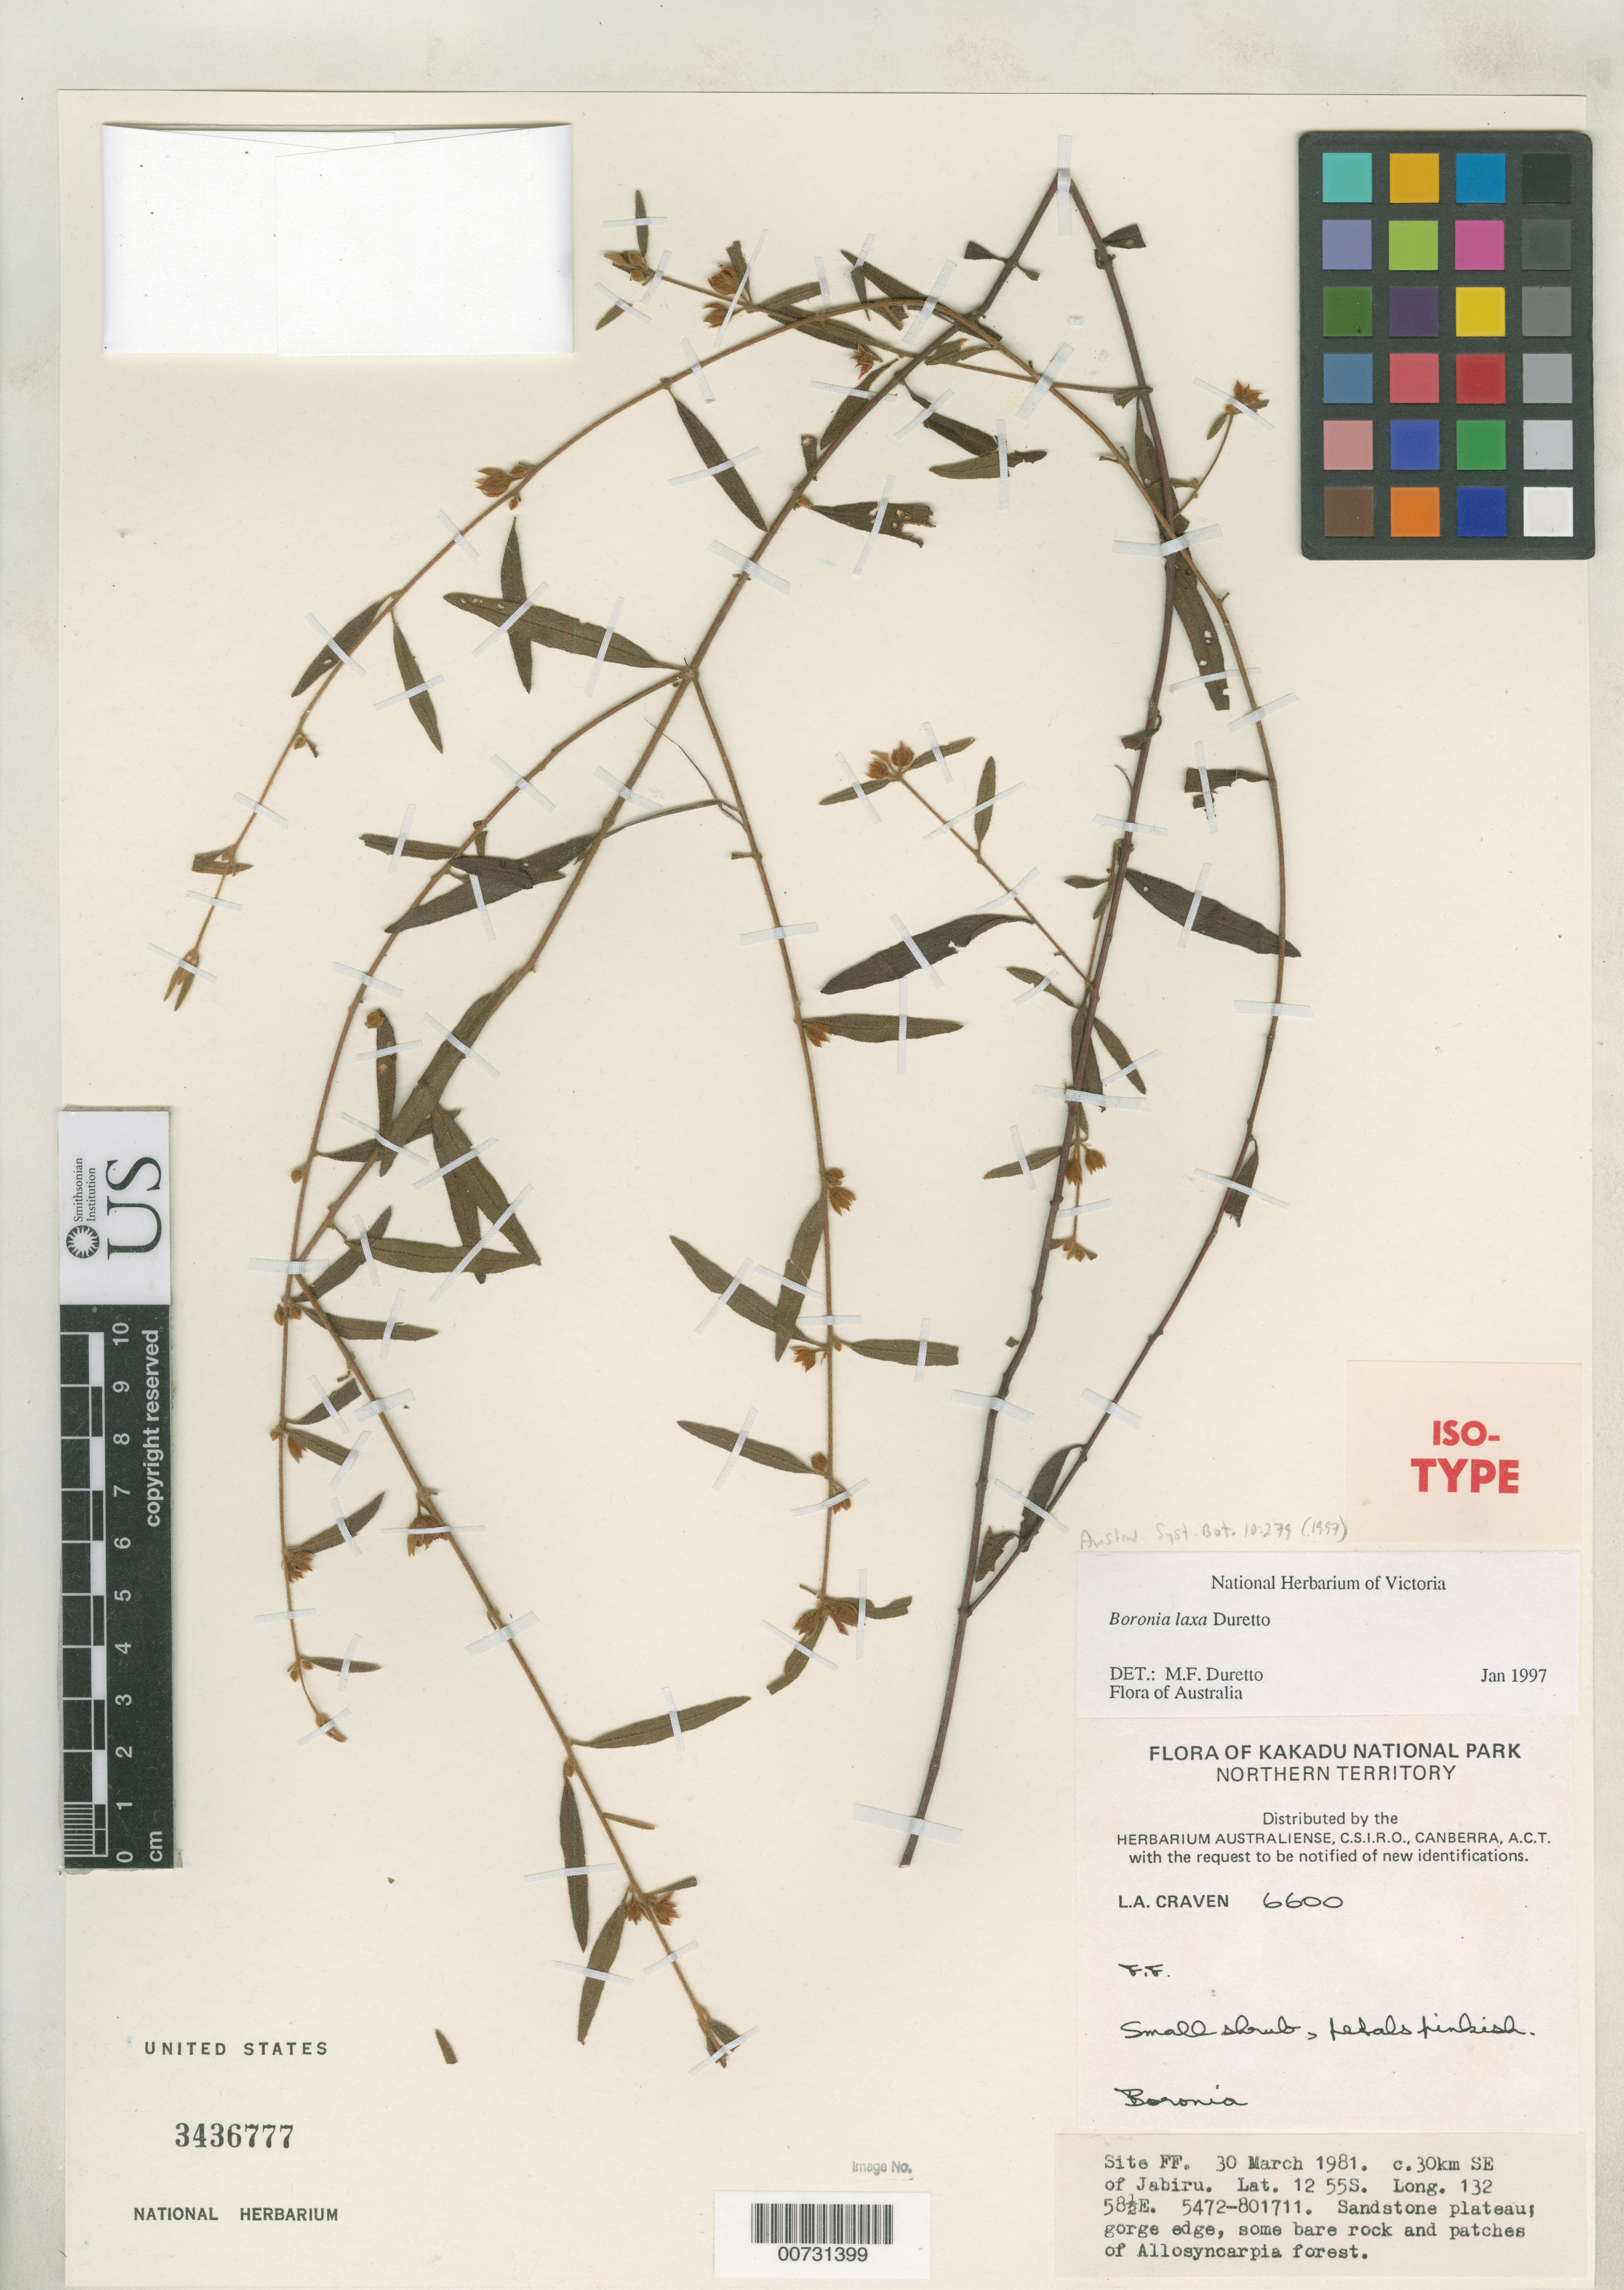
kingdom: Plantae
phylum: Tracheophyta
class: Magnoliopsida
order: Sapindales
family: Rutaceae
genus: Boronia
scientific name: Boronia laxa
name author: Duretto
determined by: Duretto, M. F.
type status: Isotype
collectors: L. A. Craven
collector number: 6600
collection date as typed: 30 Mar 1981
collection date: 1981-03-30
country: Australia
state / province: Northern Territory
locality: Kakadu National Park, site FF, c. 30 km SE of Jabiru.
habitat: Sandstone plateau; gorge edge, some bare rock and patches of Allosyncarpia forest.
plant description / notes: Holotype at CANB.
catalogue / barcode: US 3436777